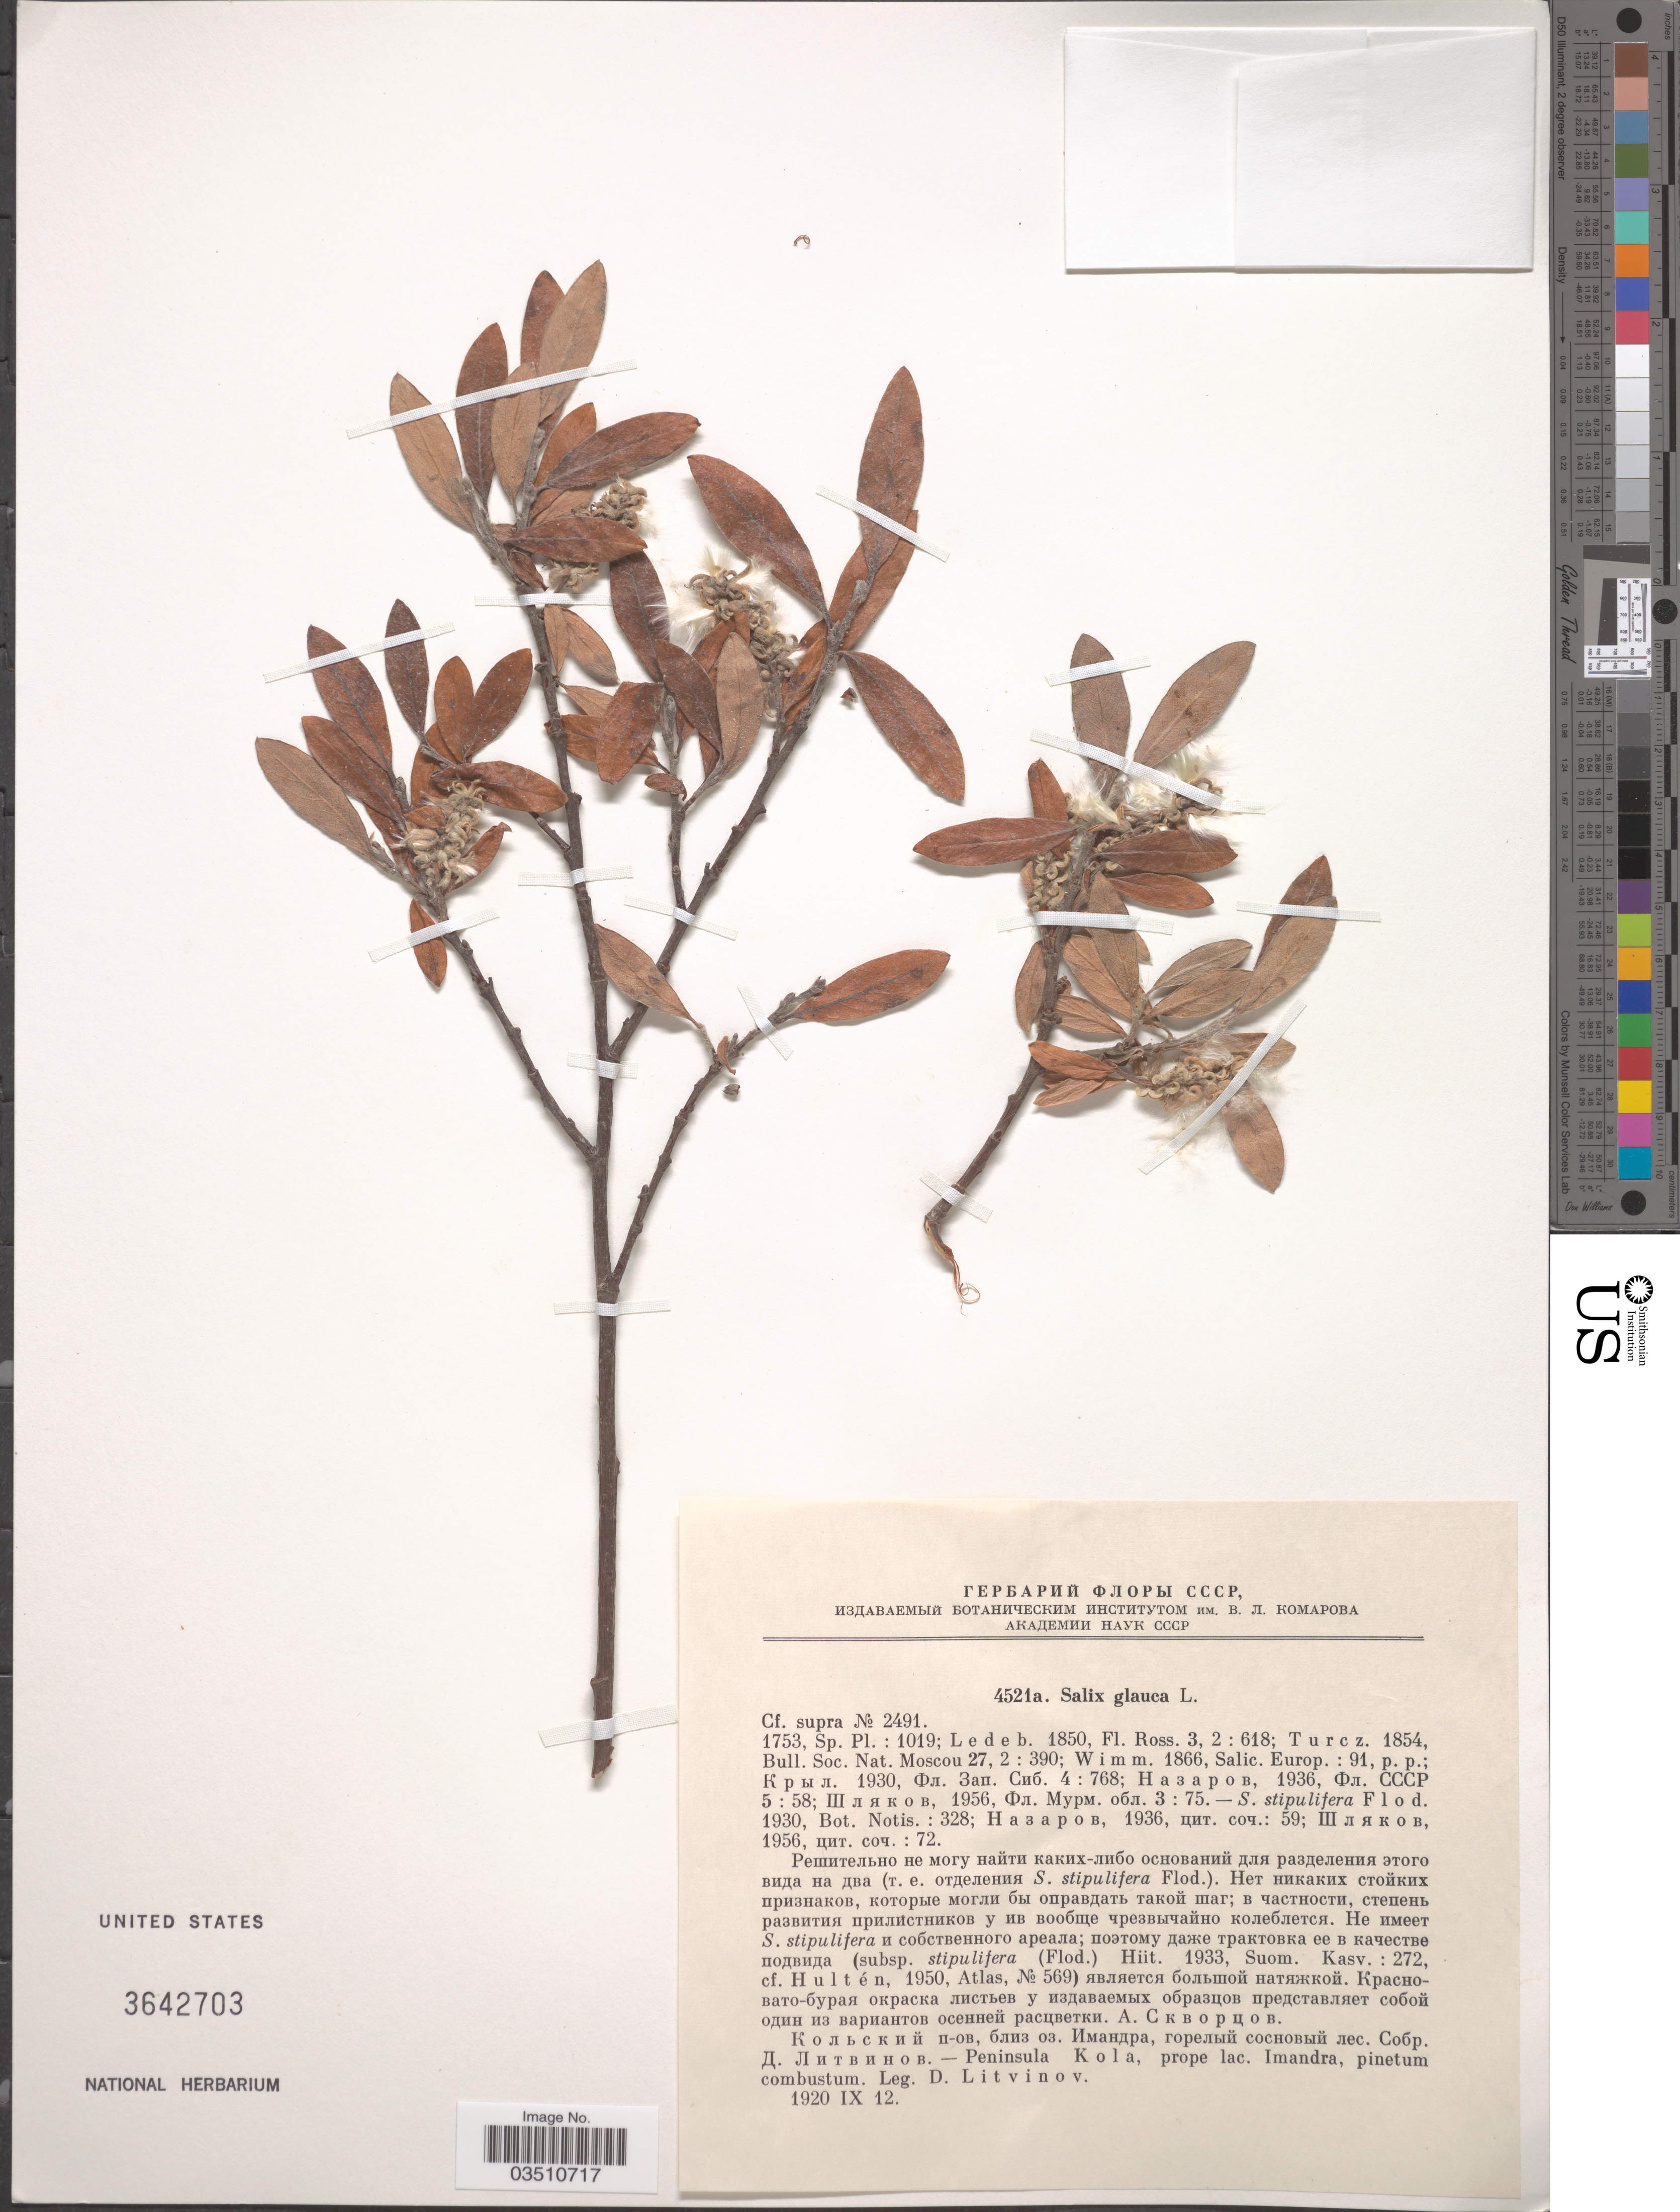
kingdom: Plantae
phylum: Tracheophyta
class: Magnoliopsida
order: Malpighiales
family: Salicaceae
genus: Salix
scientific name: Salix glauca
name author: L.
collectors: D. Litvinov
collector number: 4521a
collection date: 1920-09-12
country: Russian Federation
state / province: Murmansk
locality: Peninsula Kola, prope lac. Imandra, pinetum combustum.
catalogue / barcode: US 3642703